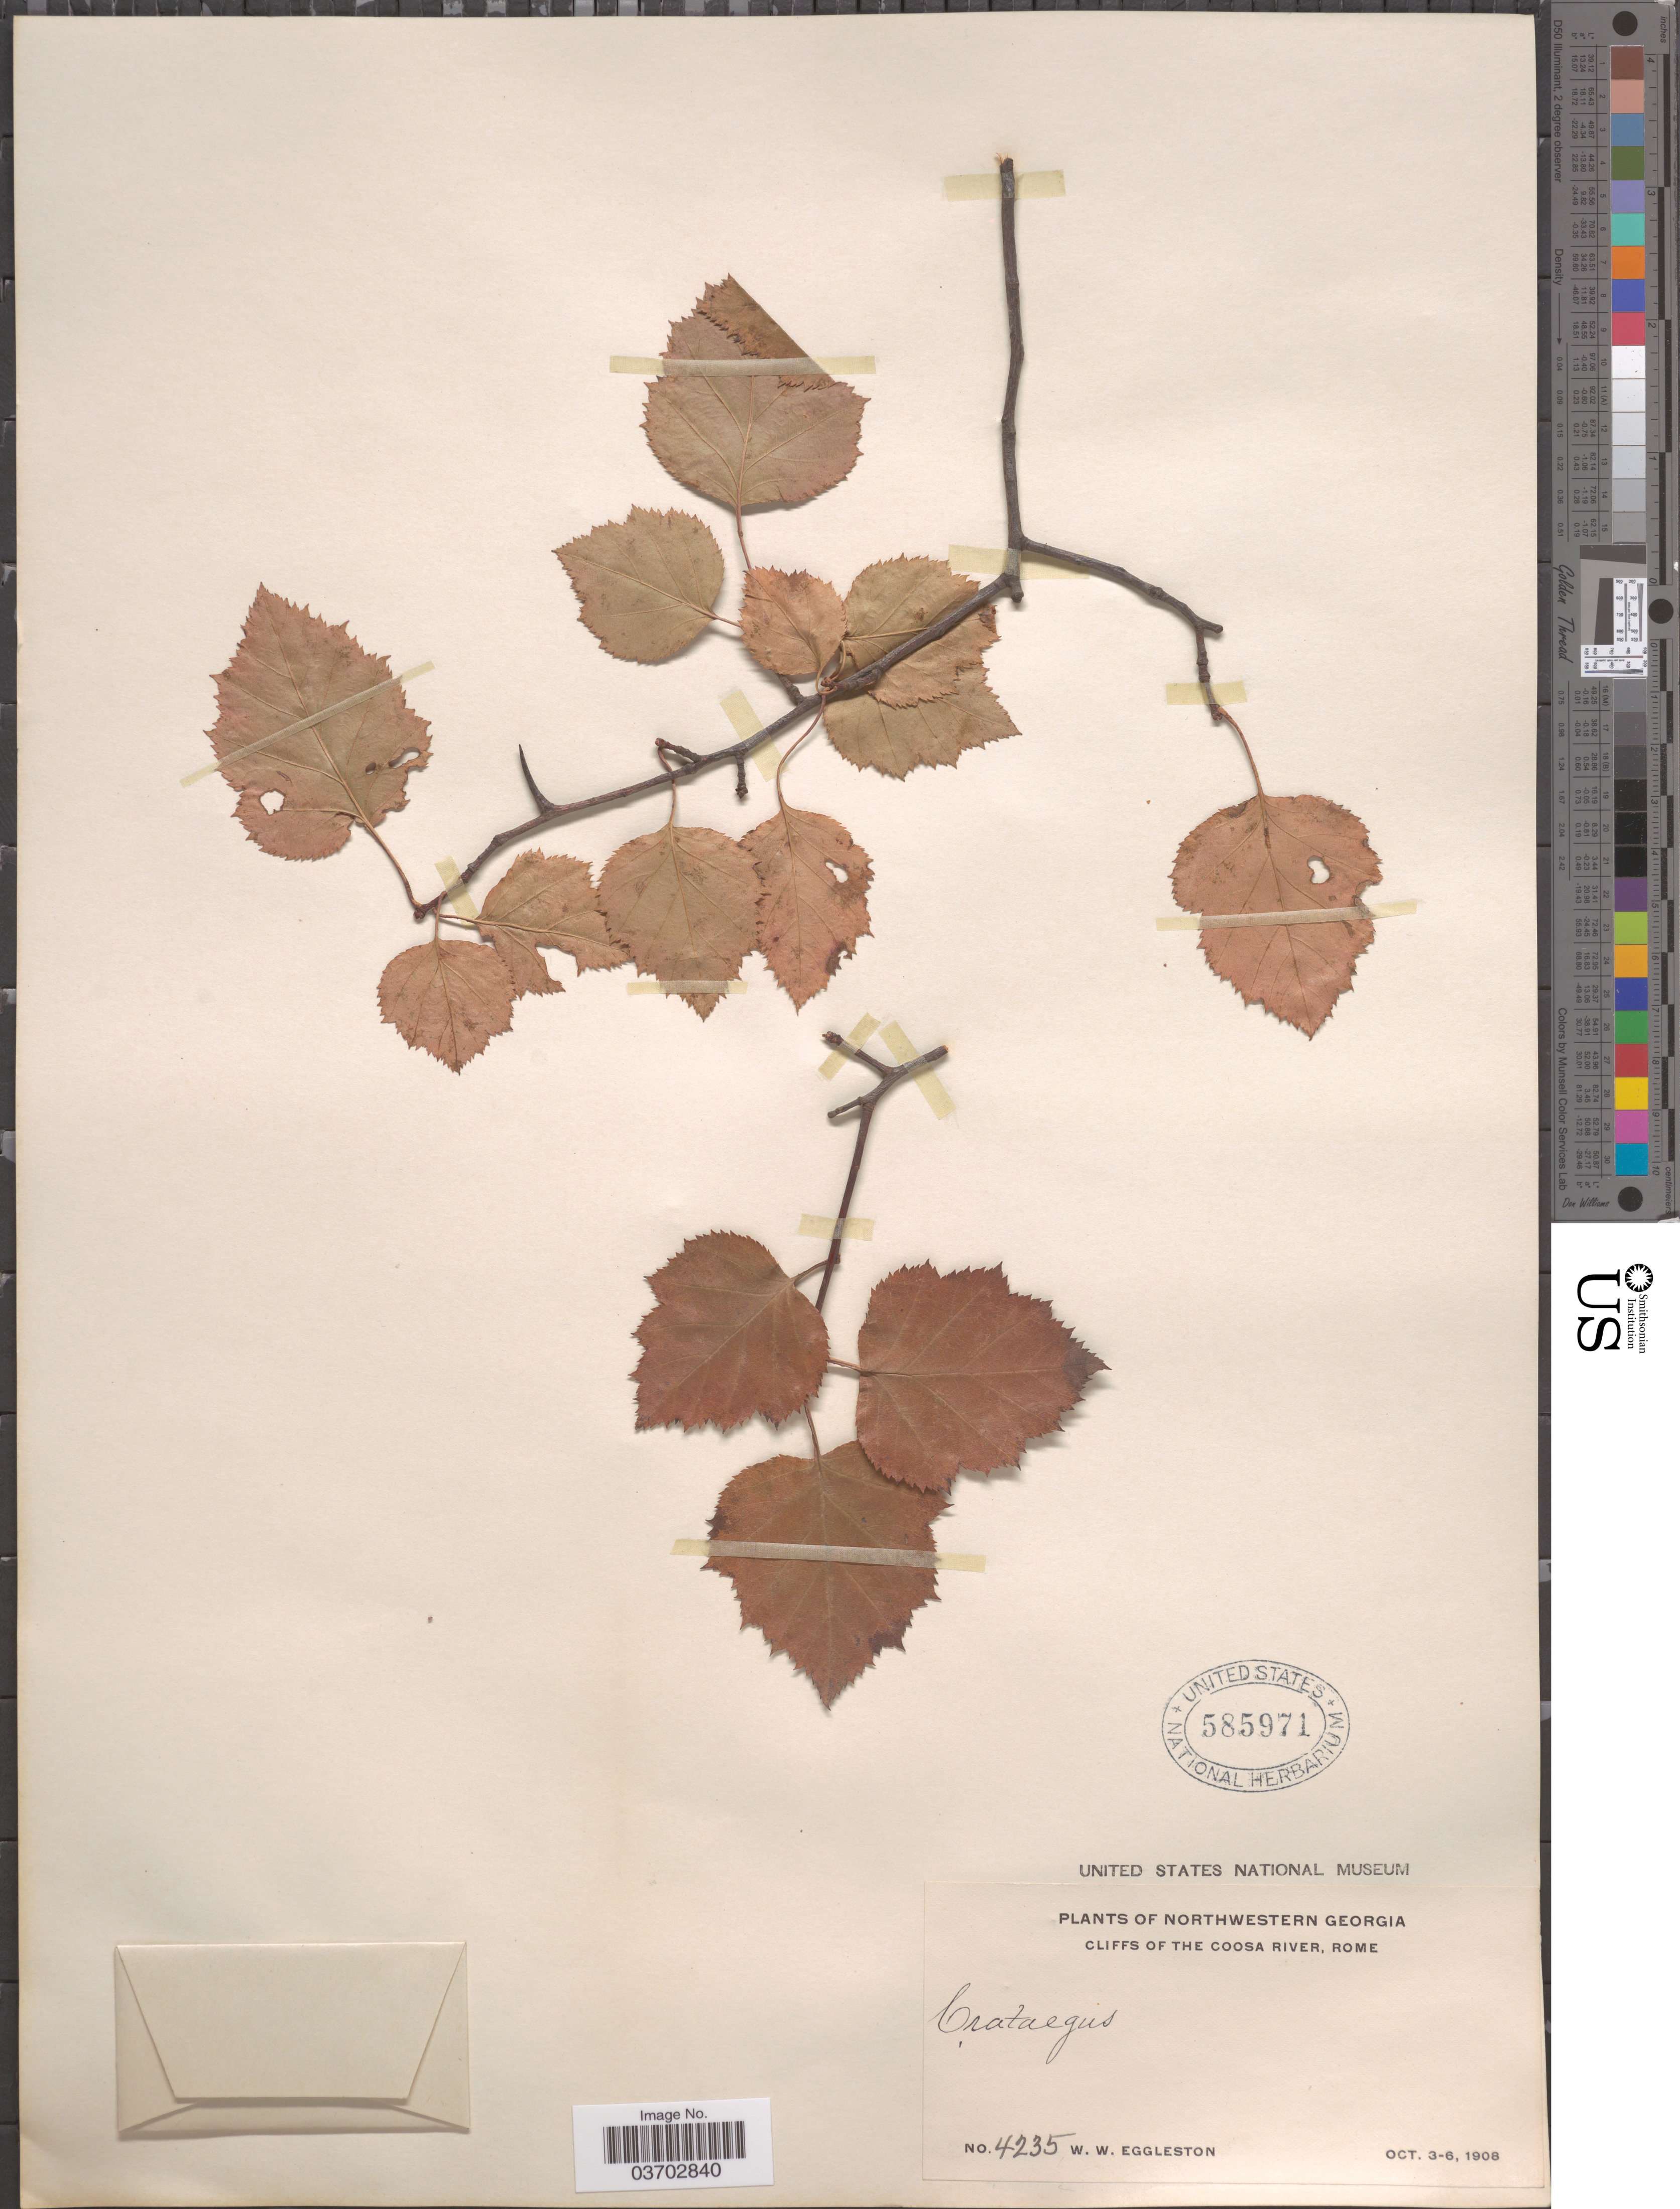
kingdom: Plantae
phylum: Tracheophyta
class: Magnoliopsida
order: Rosales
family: Rosaceae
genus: Crataegus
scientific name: Crataegus sp.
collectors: W. W. Eggleston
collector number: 4235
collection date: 1908-10-03/1908-10-06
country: United States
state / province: Georgia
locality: Northwestern Georgia. Cliffs of the Coosa River, Rome.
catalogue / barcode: US 585971